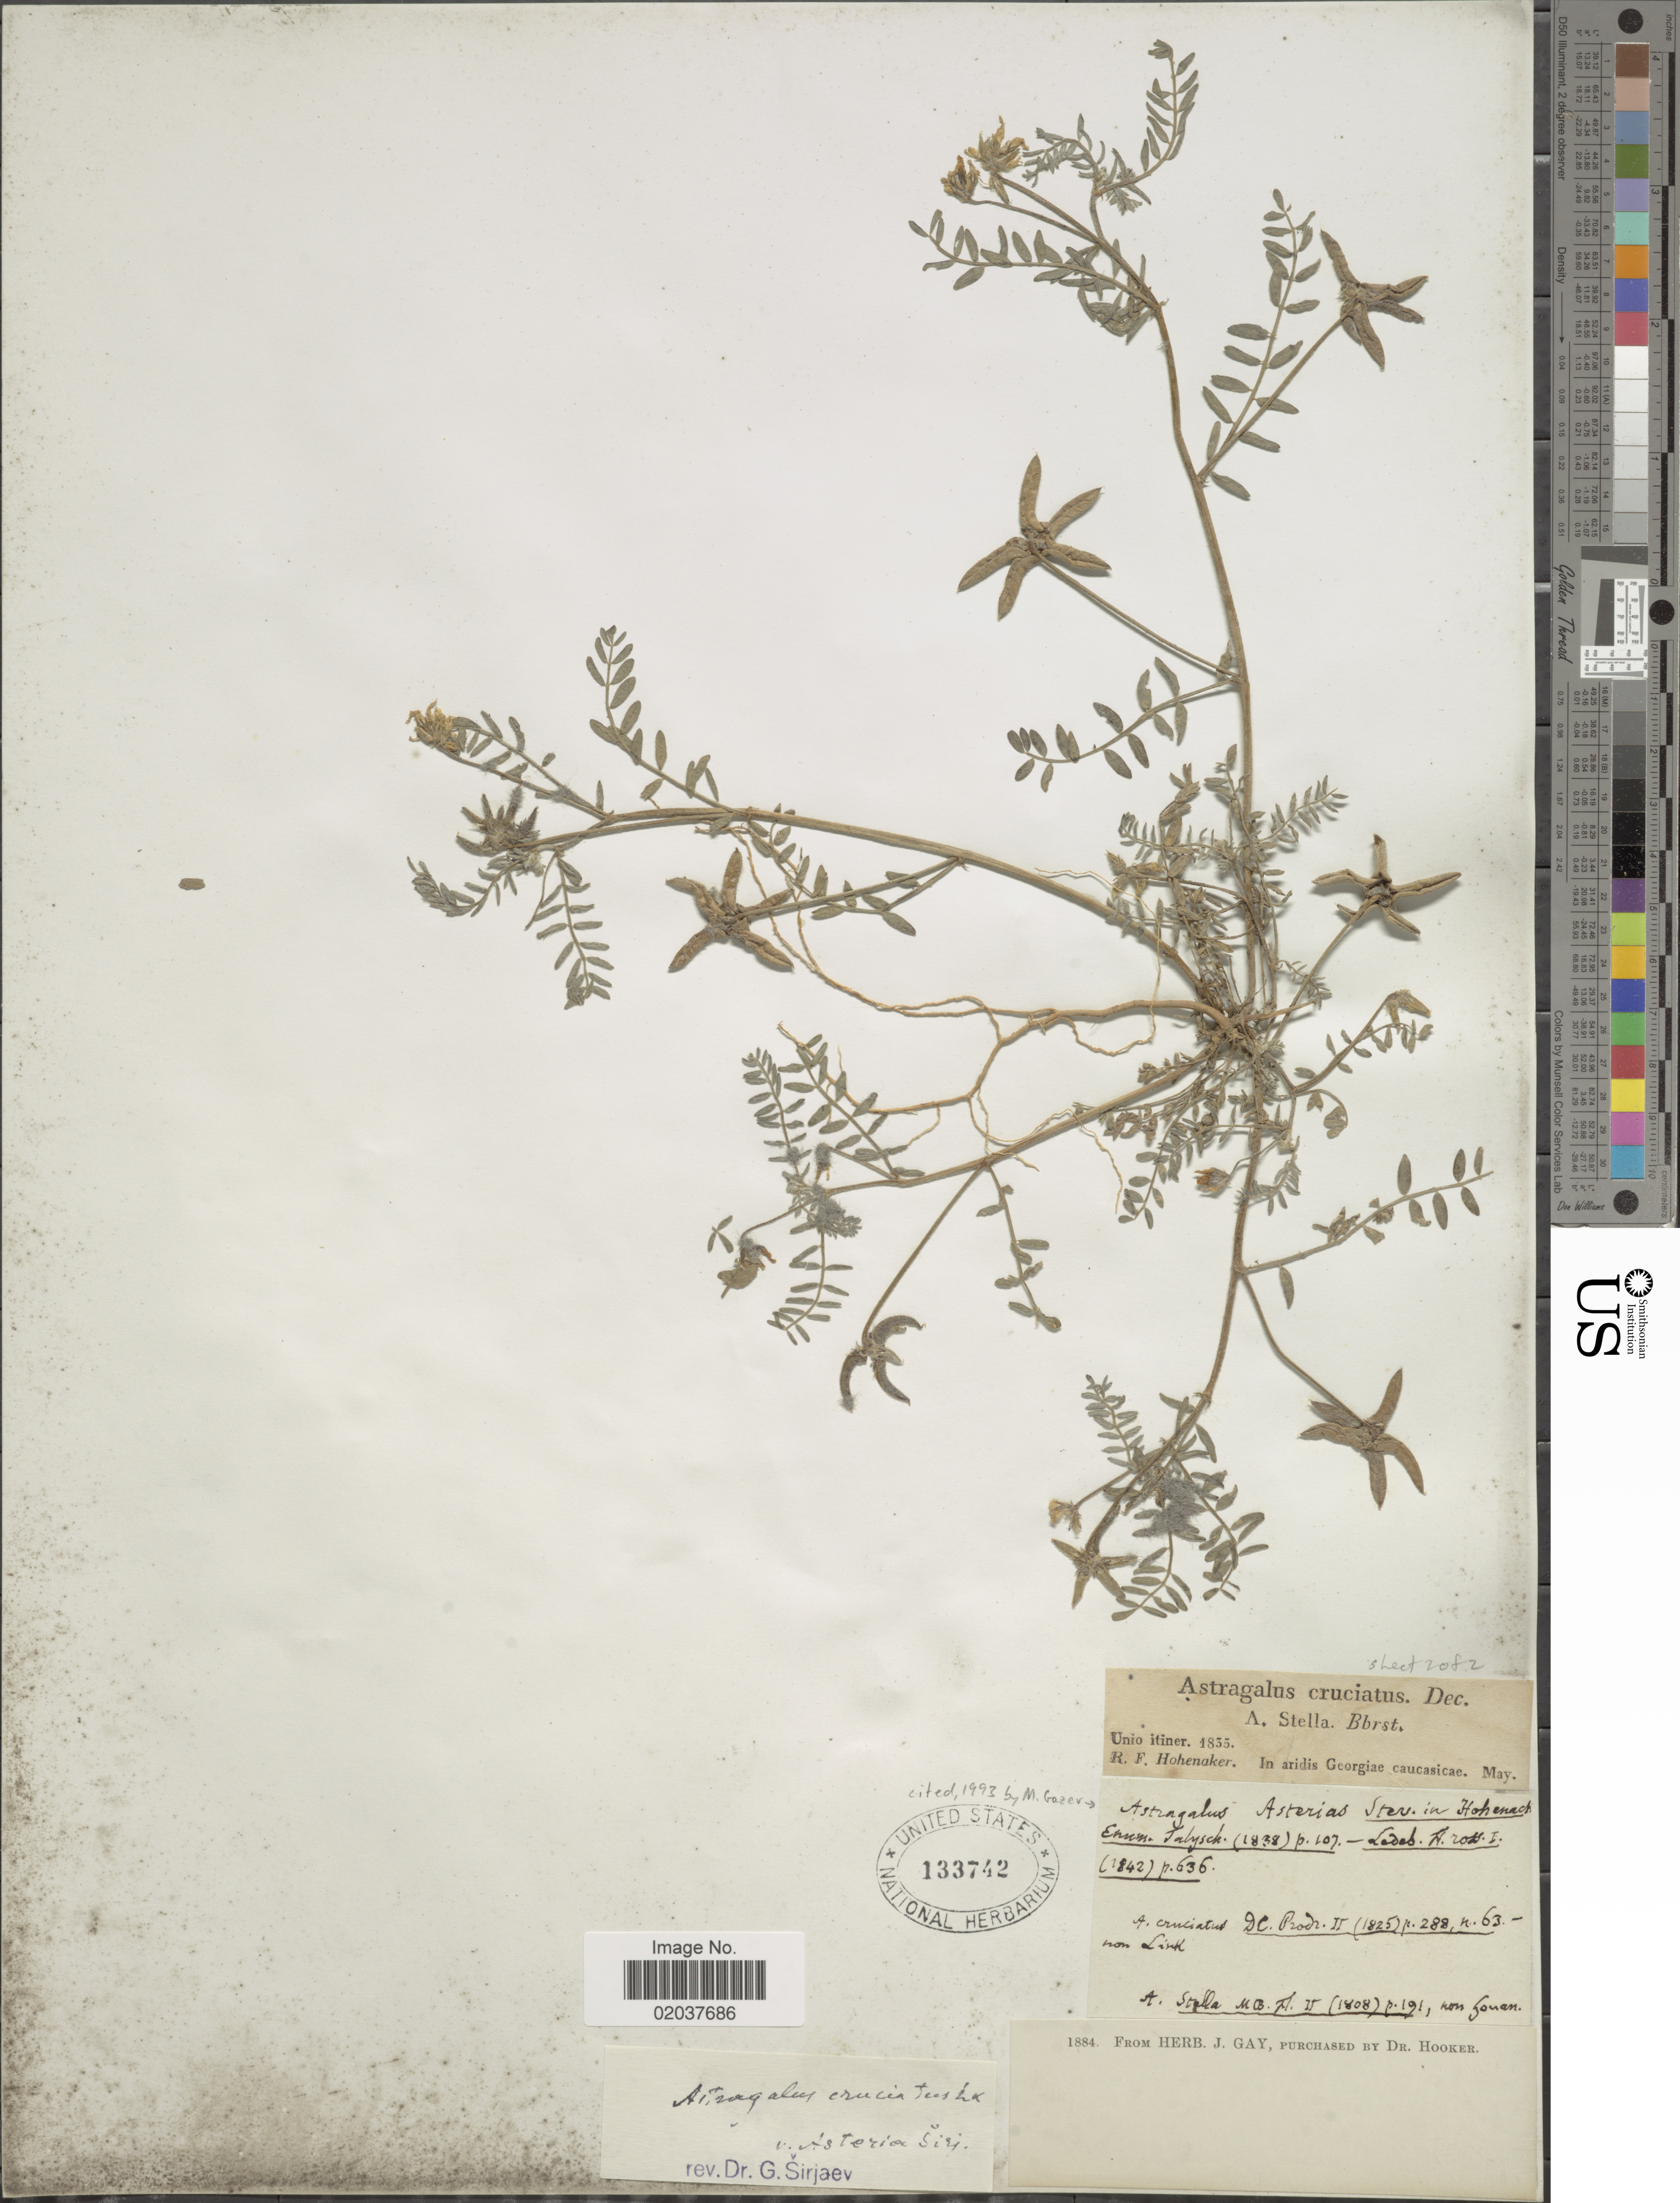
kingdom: Plantae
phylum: Tracheophyta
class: Magnoliopsida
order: Fabales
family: Fabaceae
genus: Astragalus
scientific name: Astragalus asterias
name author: Steven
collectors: R. Hohenaker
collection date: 1835-05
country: Georgia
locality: Unio itiner. In aridis Georgiae caucasicae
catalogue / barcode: US 133742